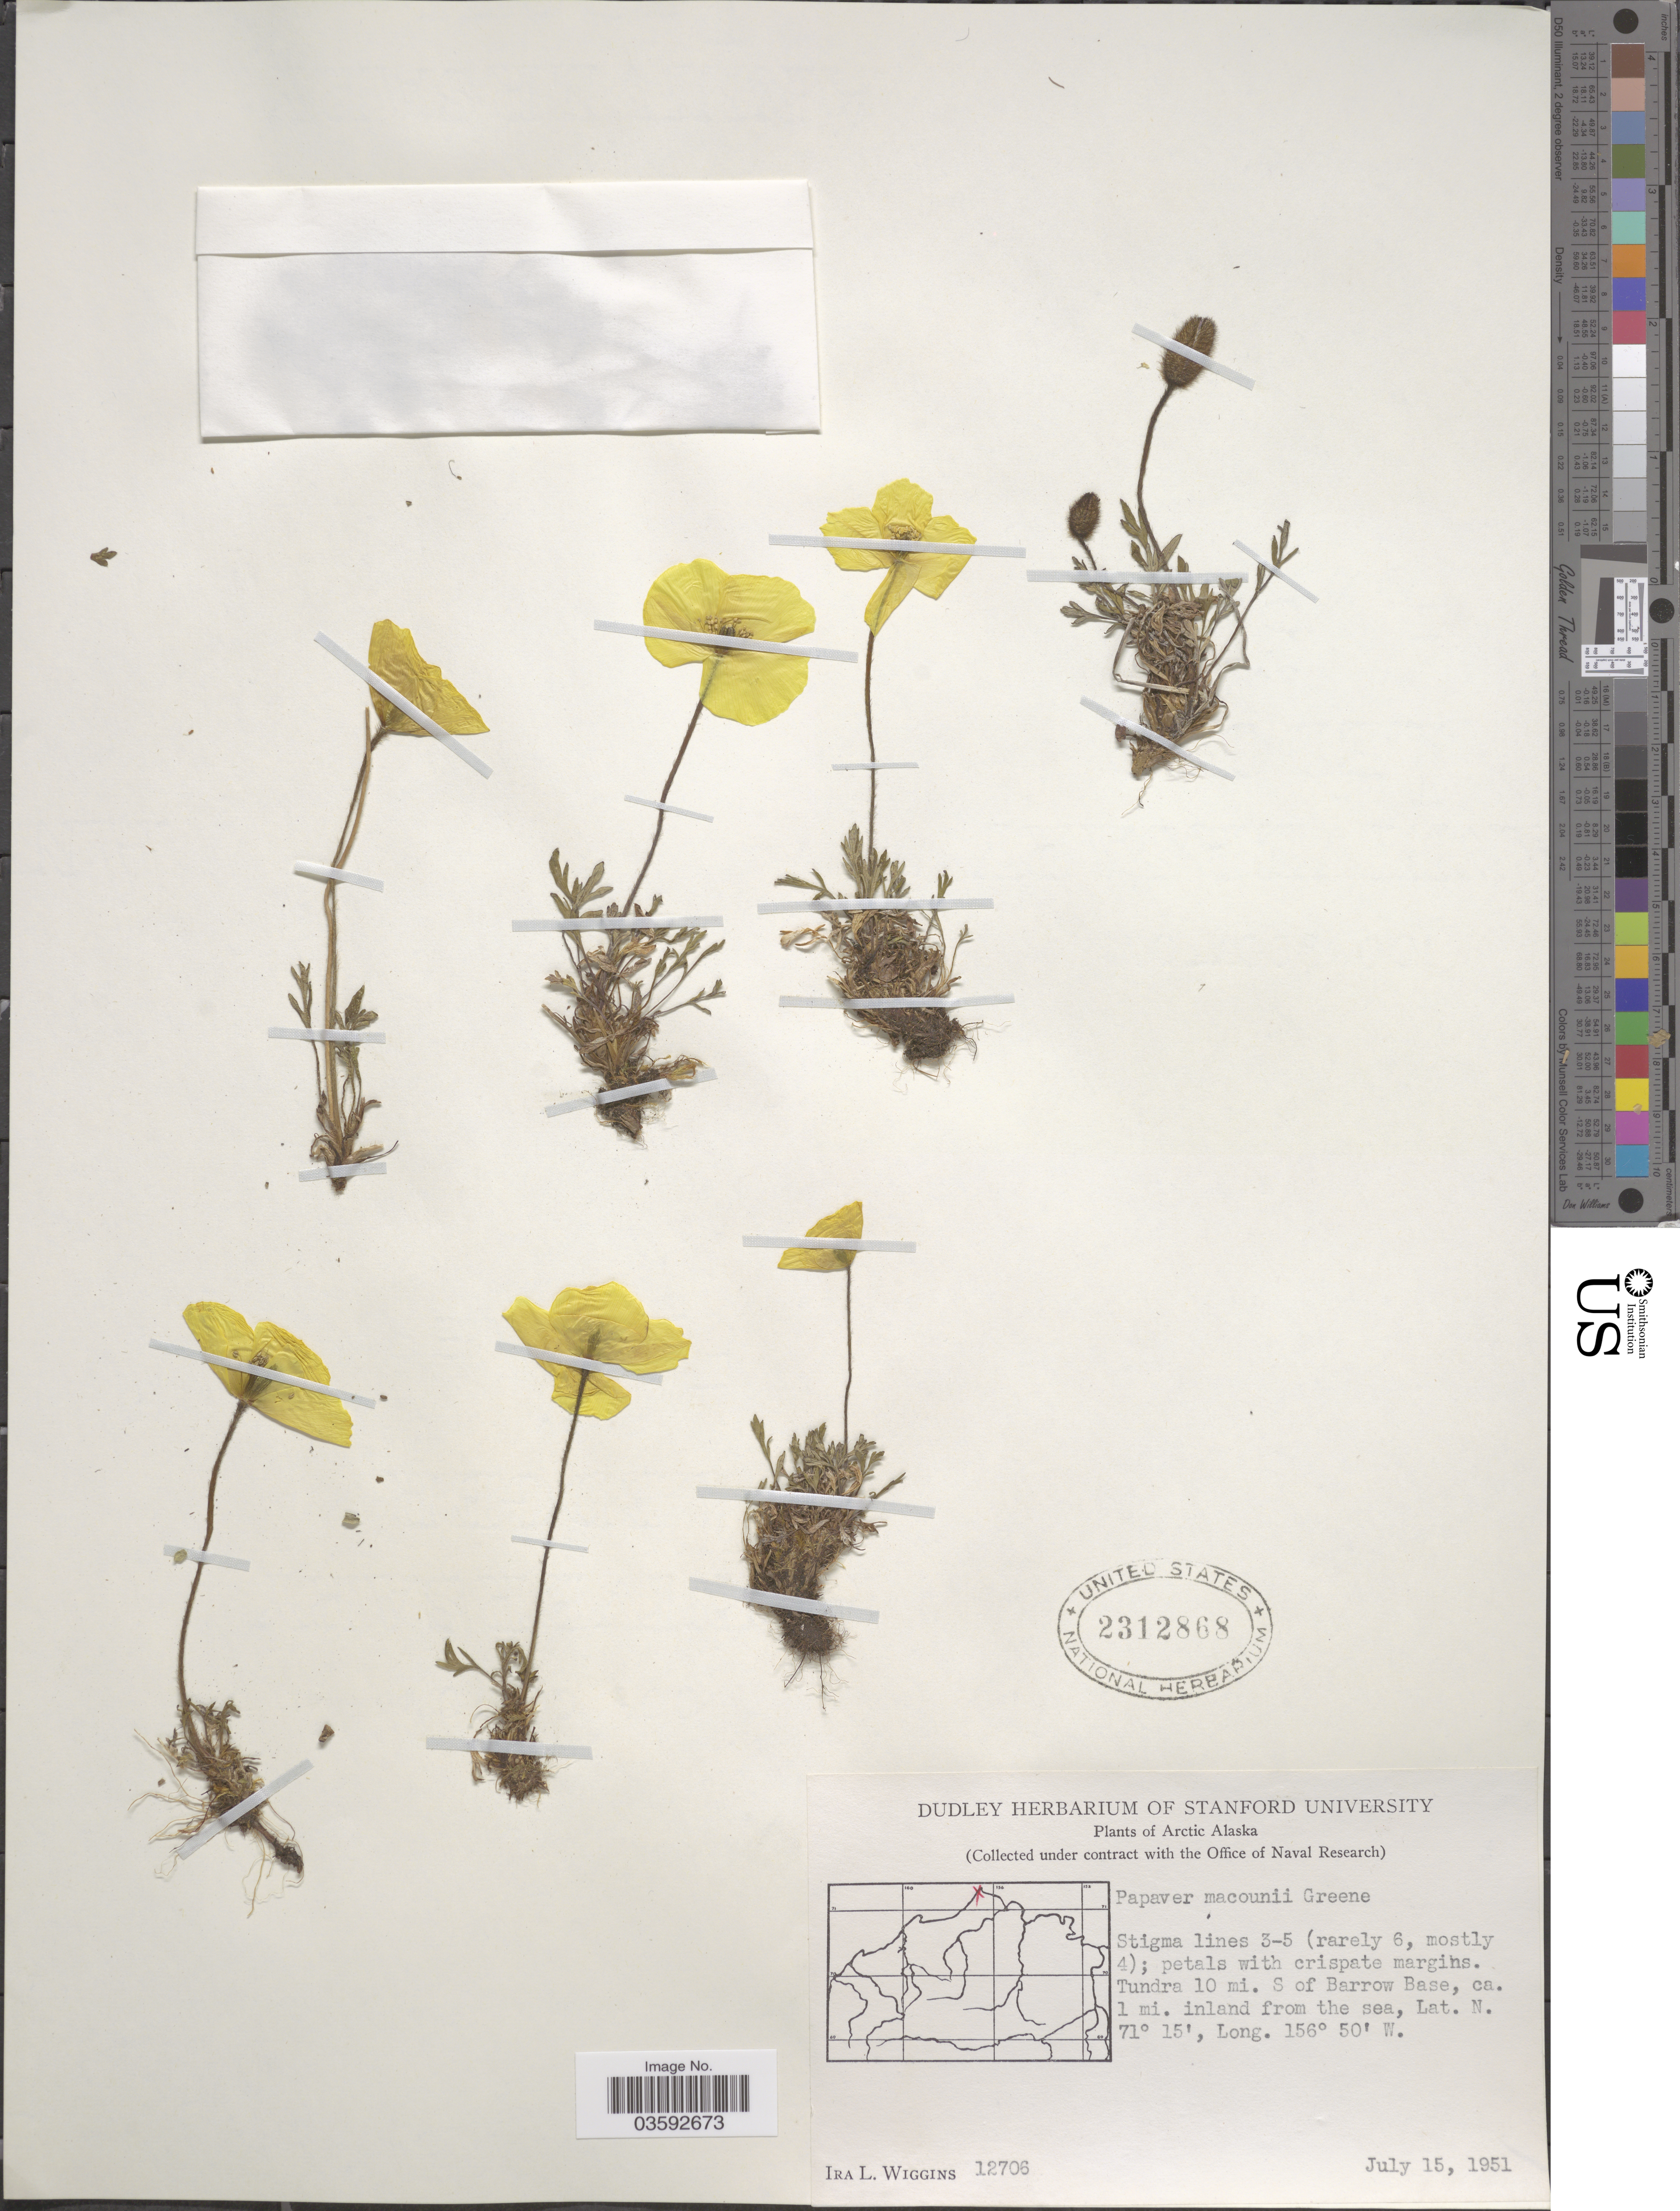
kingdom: Plantae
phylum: Tracheophyta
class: Magnoliopsida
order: Ranunculales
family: Papaveraceae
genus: Papaver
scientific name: Papaver macounii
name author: Greene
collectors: I. L. Wiggins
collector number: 12706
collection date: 1951-07-15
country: United States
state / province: Alaska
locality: Arctic Alaska. Tundra 10 mi. S of Barrow Base, ca. 1 mi. inland from the sea.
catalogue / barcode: US 2312868